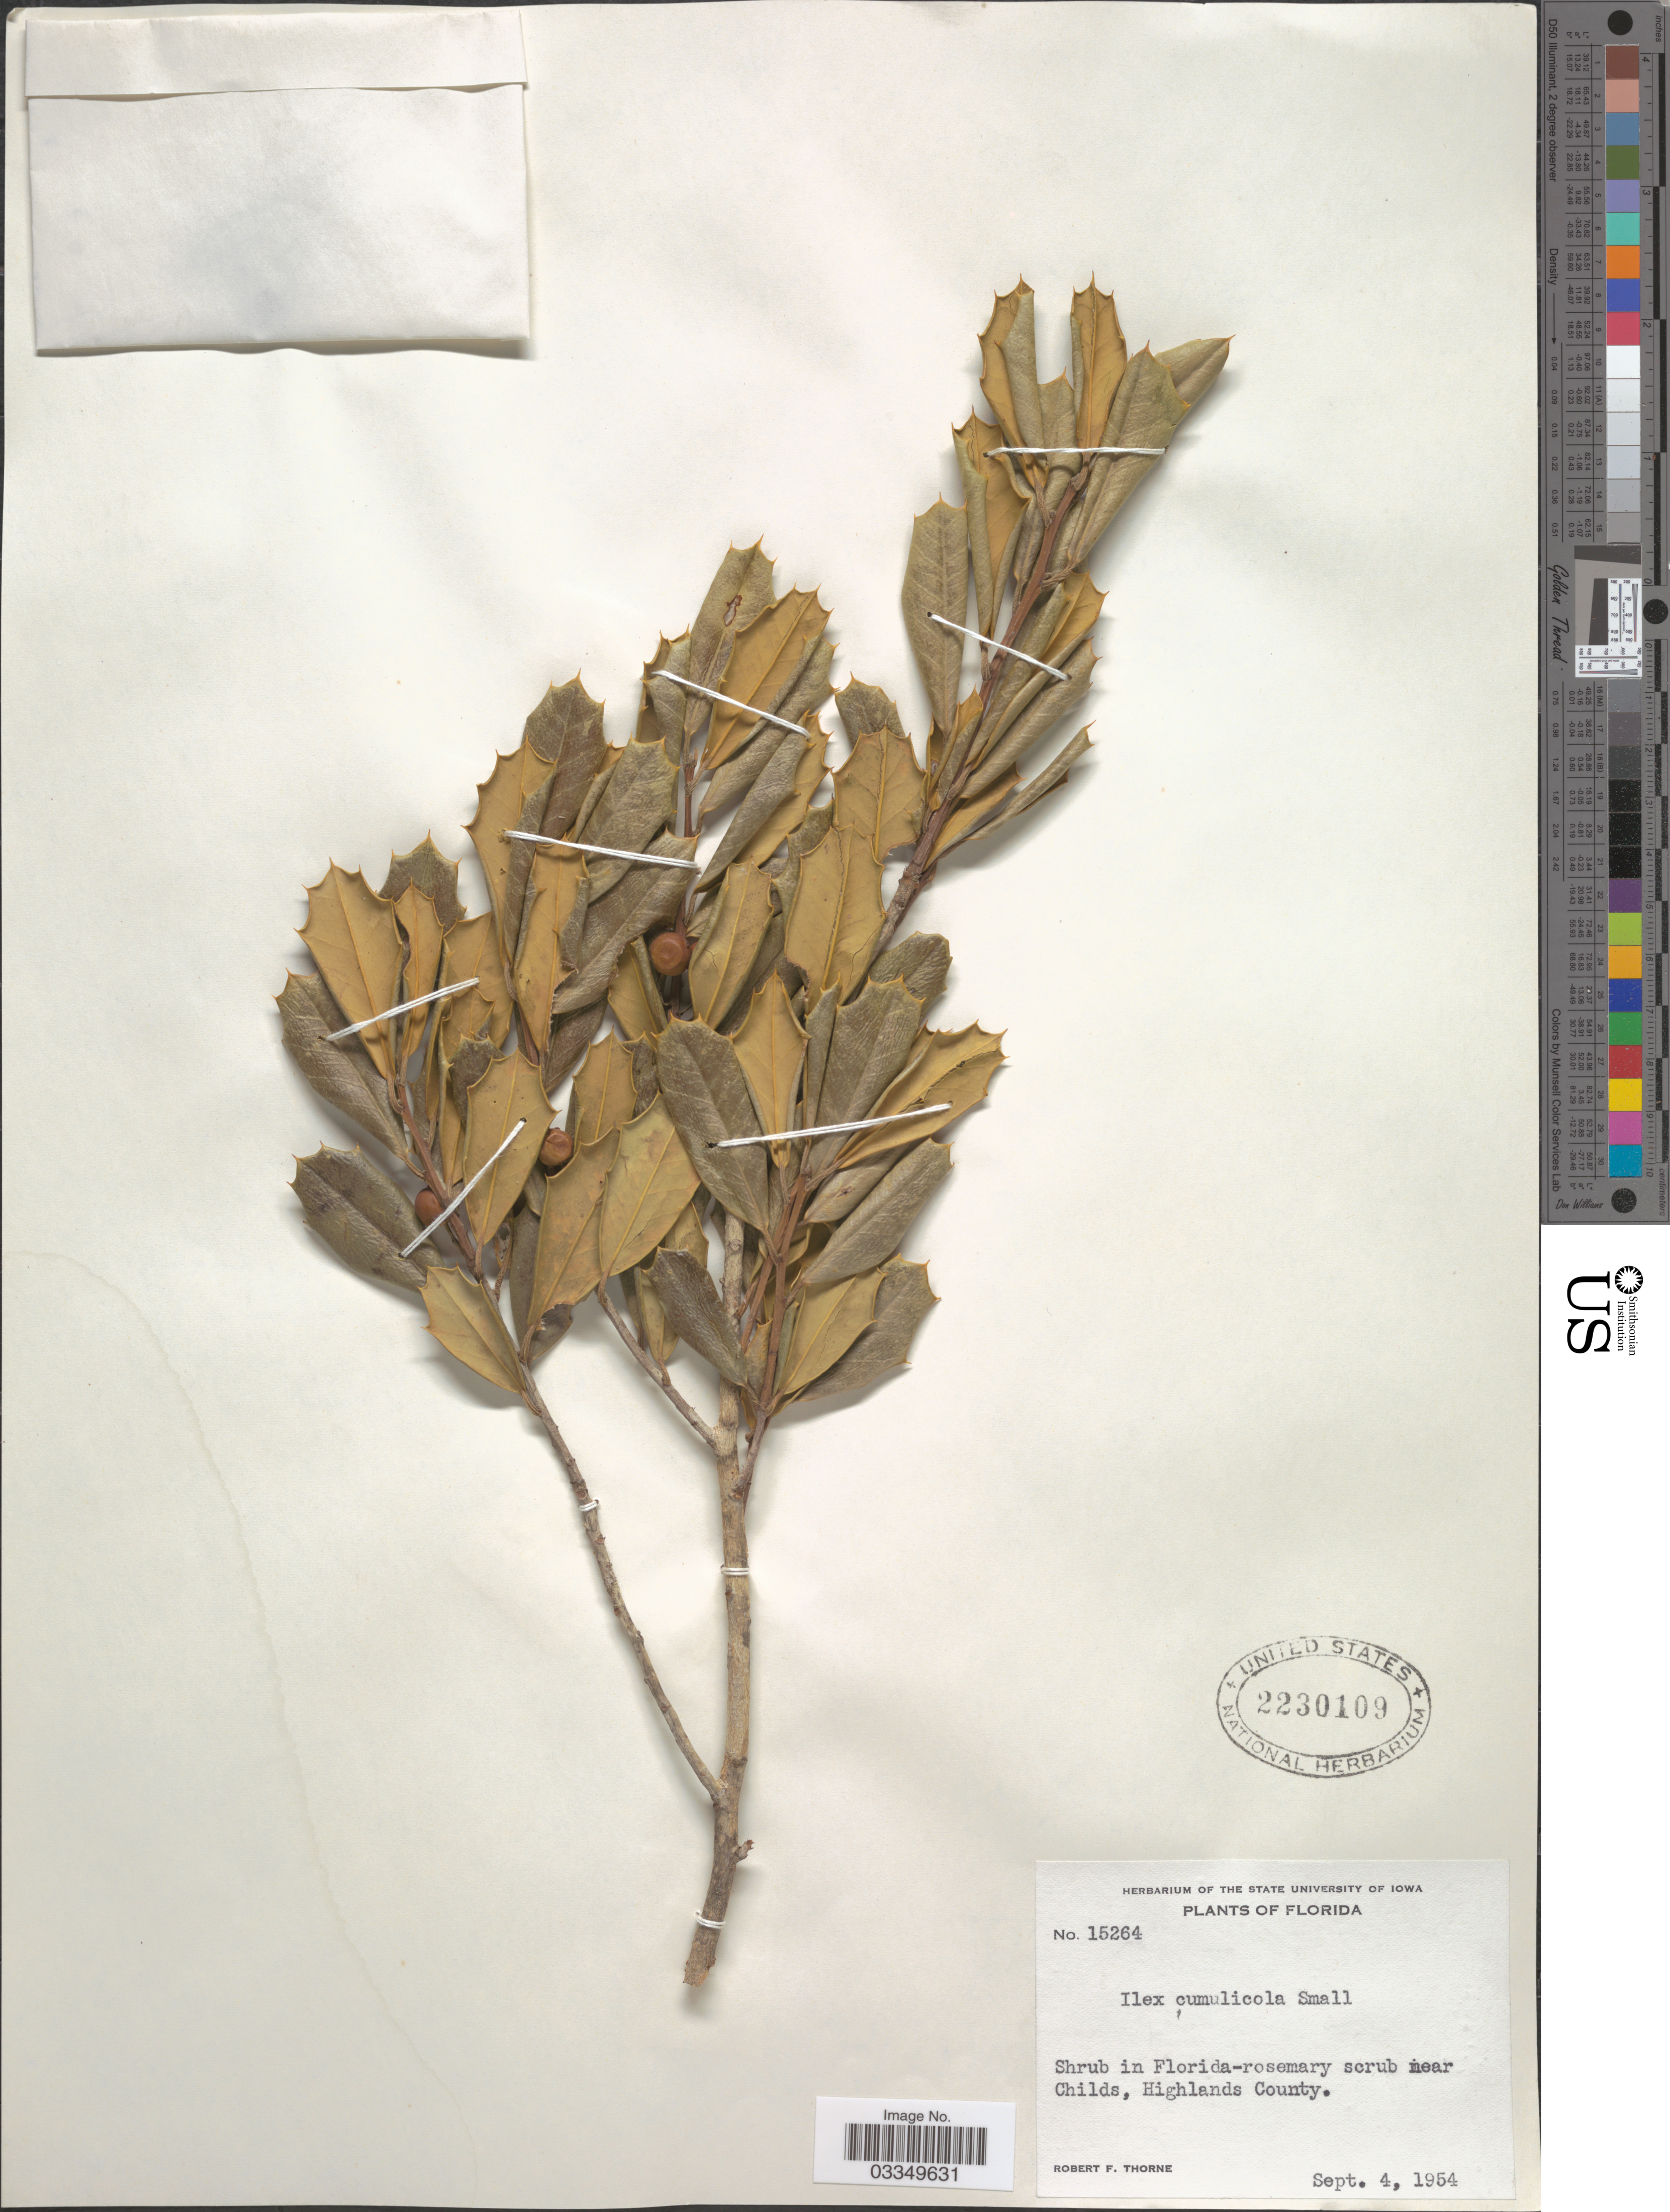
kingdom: Plantae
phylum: Tracheophyta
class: Magnoliopsida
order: Aquifoliales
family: Aquifoliaceae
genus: Ilex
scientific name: Ilex cumulicola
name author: Small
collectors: R. F. Thorne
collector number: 15264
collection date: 1954-09-04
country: United States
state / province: Florida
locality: Near Childs, Highlands County.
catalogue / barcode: US 2230109